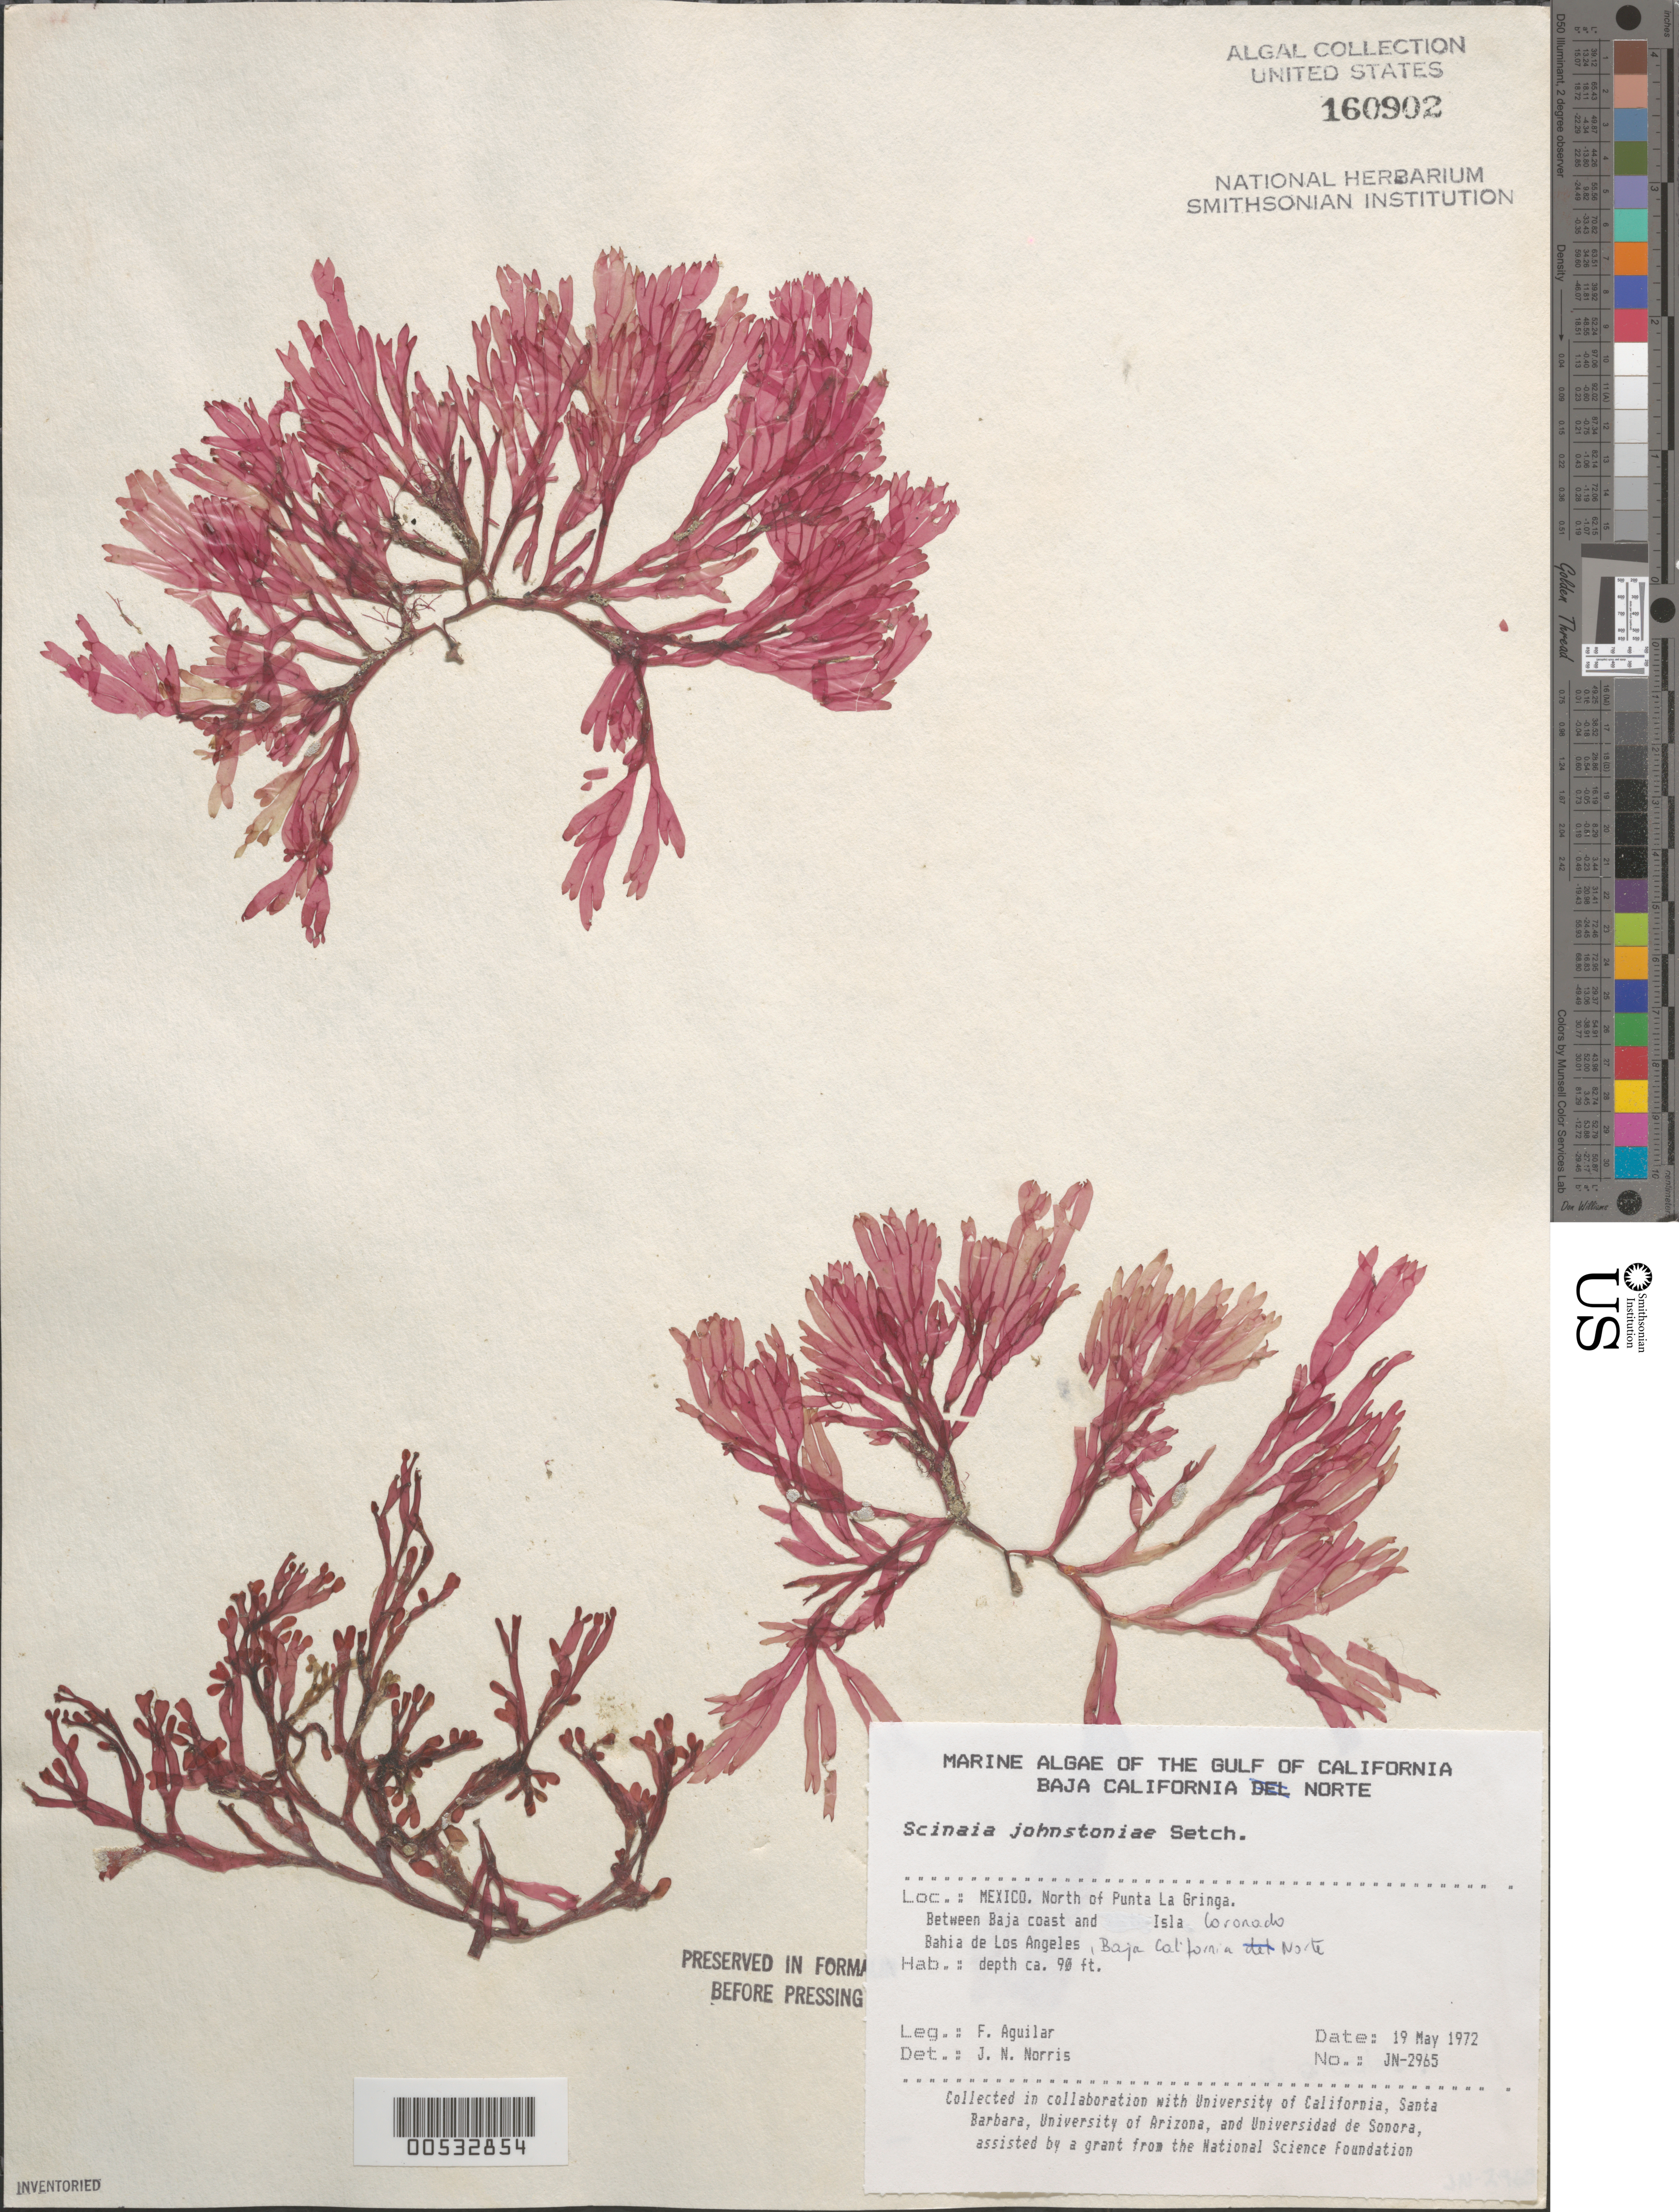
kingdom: Plantae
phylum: Rhodophyta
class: Florideophyceae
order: Nemaliales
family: Scinaiaceae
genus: Scinaia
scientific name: Scinaia johnstoniae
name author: Setch.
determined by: Norris, James N.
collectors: F. Aguilar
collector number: JN-2965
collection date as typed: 19 May 1972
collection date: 1972-05-19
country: Mexico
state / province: Baja California Norte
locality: Bahia de los Angeles, north of Punta La Gringa, between Baja and Isla Coronado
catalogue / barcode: US 160902